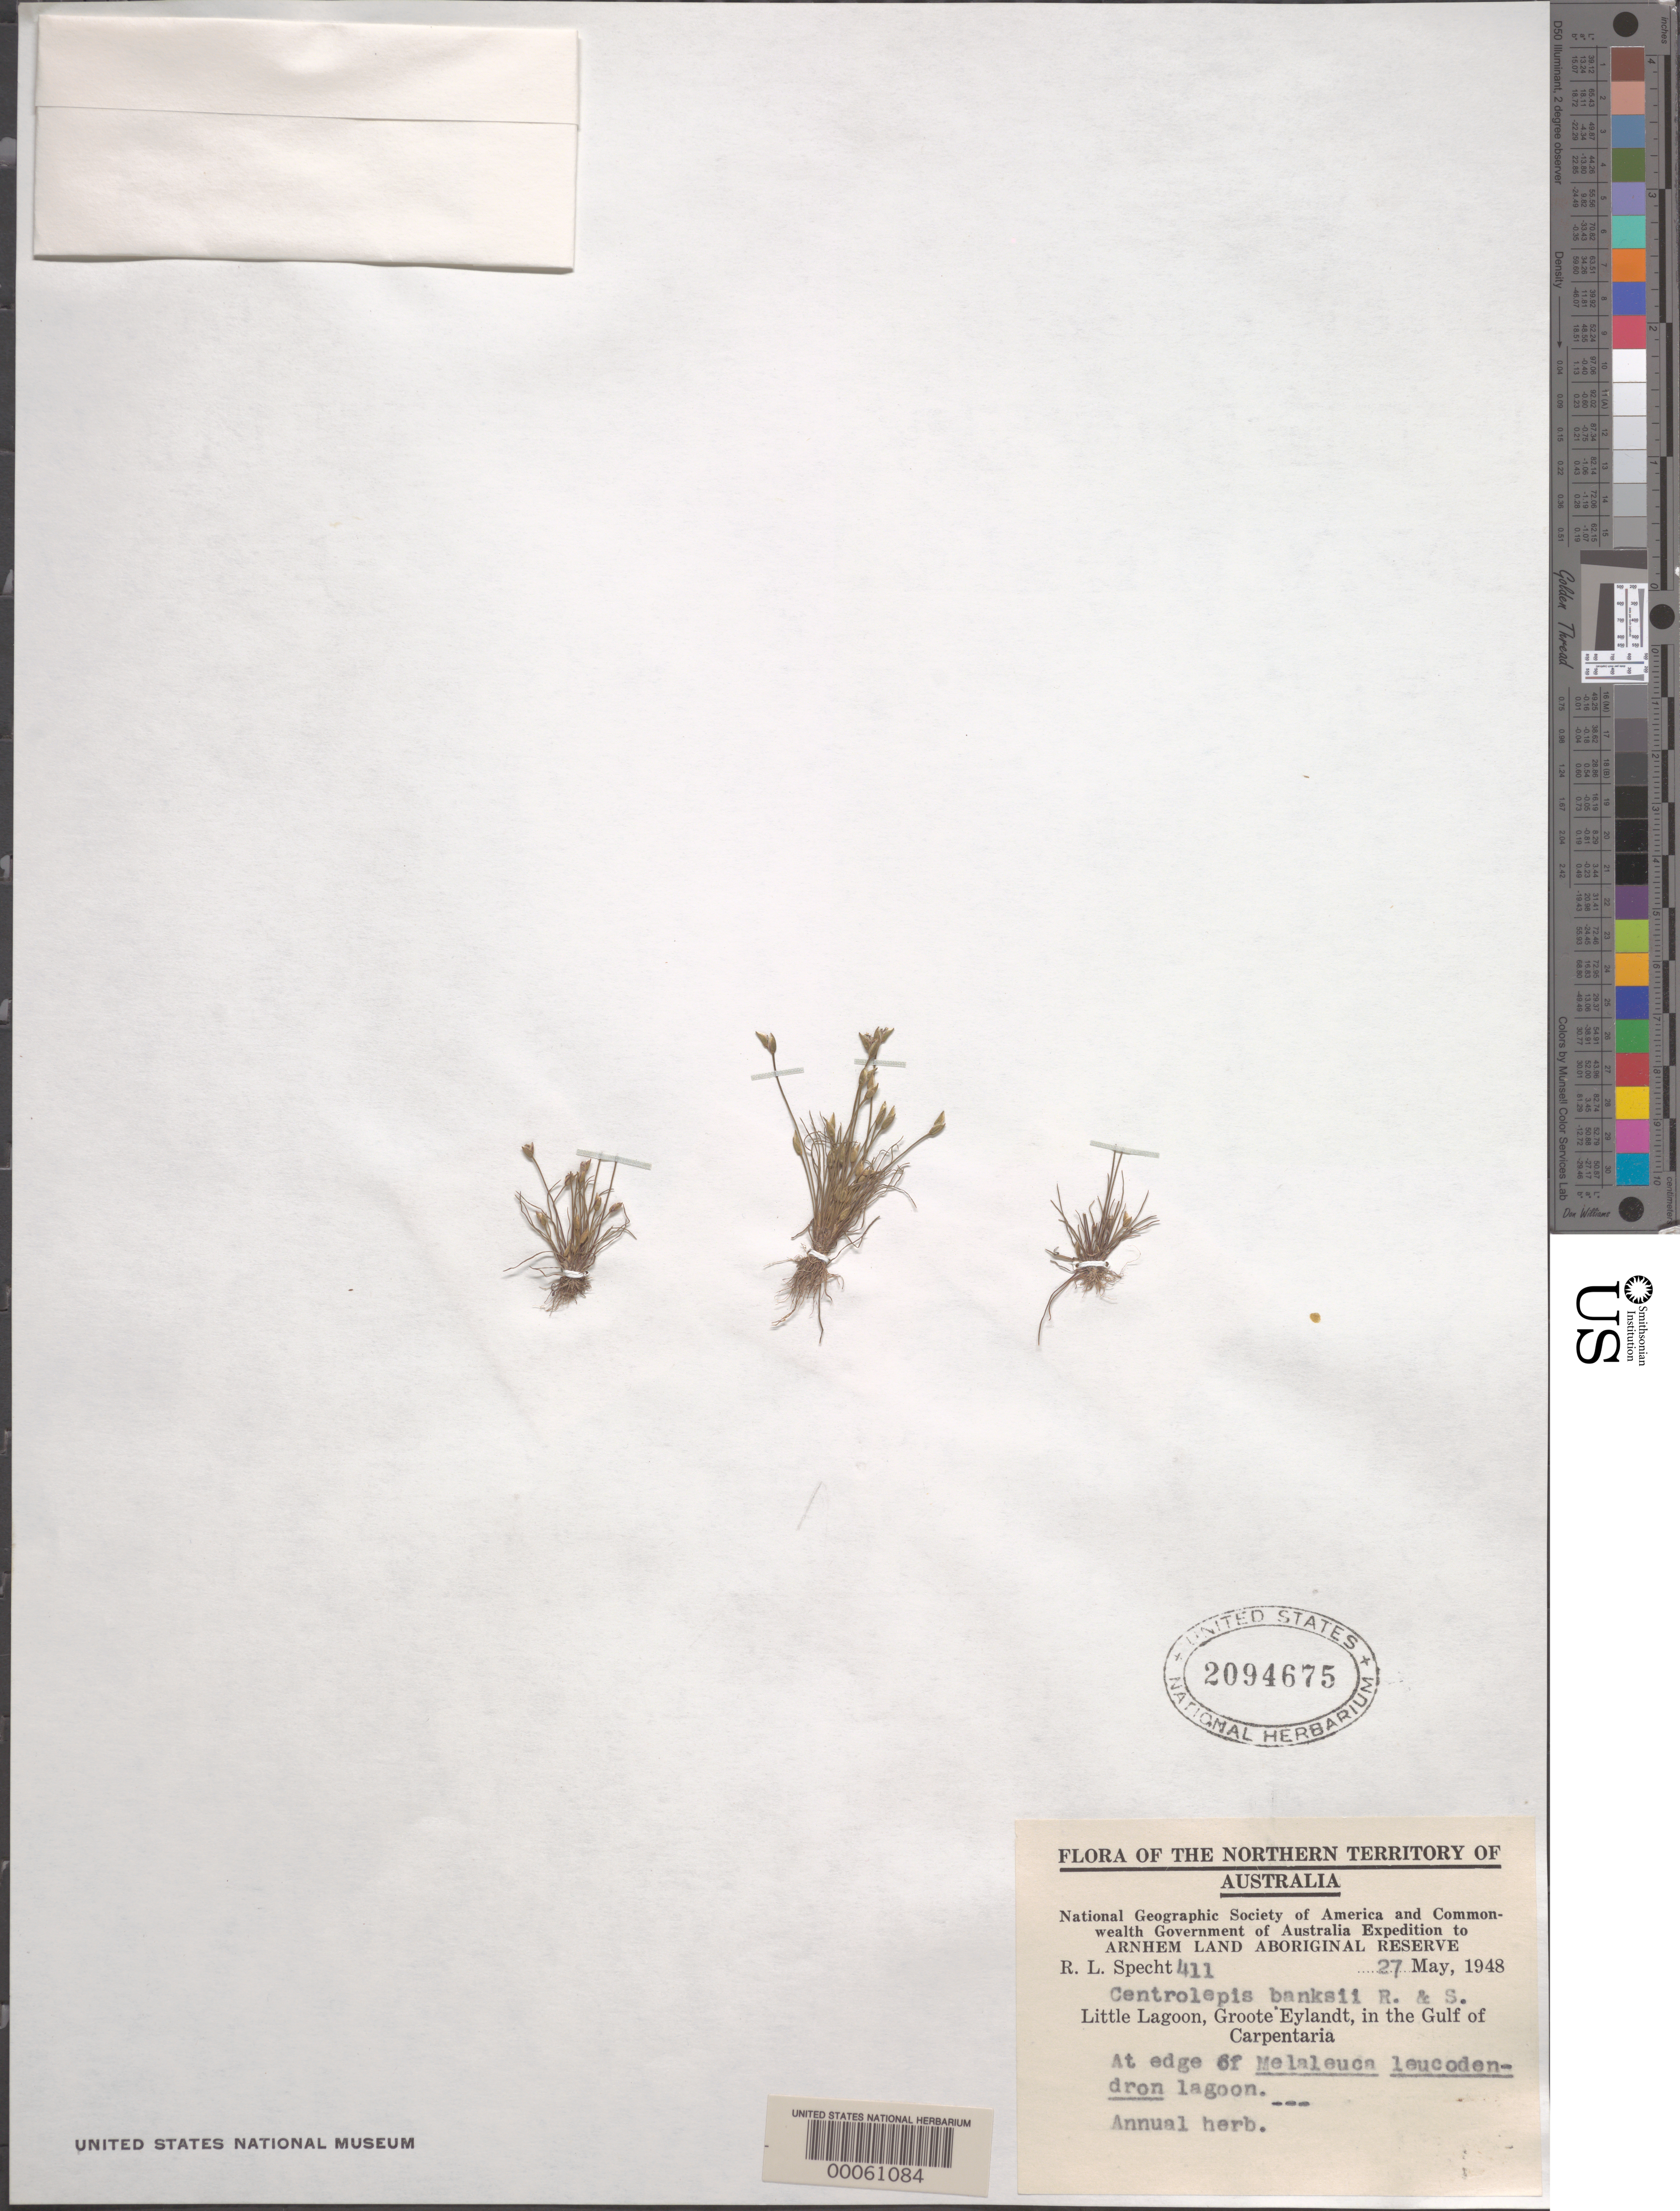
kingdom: Plantae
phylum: Tracheophyta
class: Liliopsida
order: Poales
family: Restionaceae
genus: Centrolepis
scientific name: Centrolepis banksii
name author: (R. Br.) Roem. & Schult.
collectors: R. L. Specht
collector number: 411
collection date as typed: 27 May 1948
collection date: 1948-05-27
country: Australia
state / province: Northern Territory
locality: Arnhem aboriginal reserve, little lagoon, groote eylandt, in the gulf of carpenteria, edge of melaleuca leucodendra lagoon.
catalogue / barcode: US 2094675